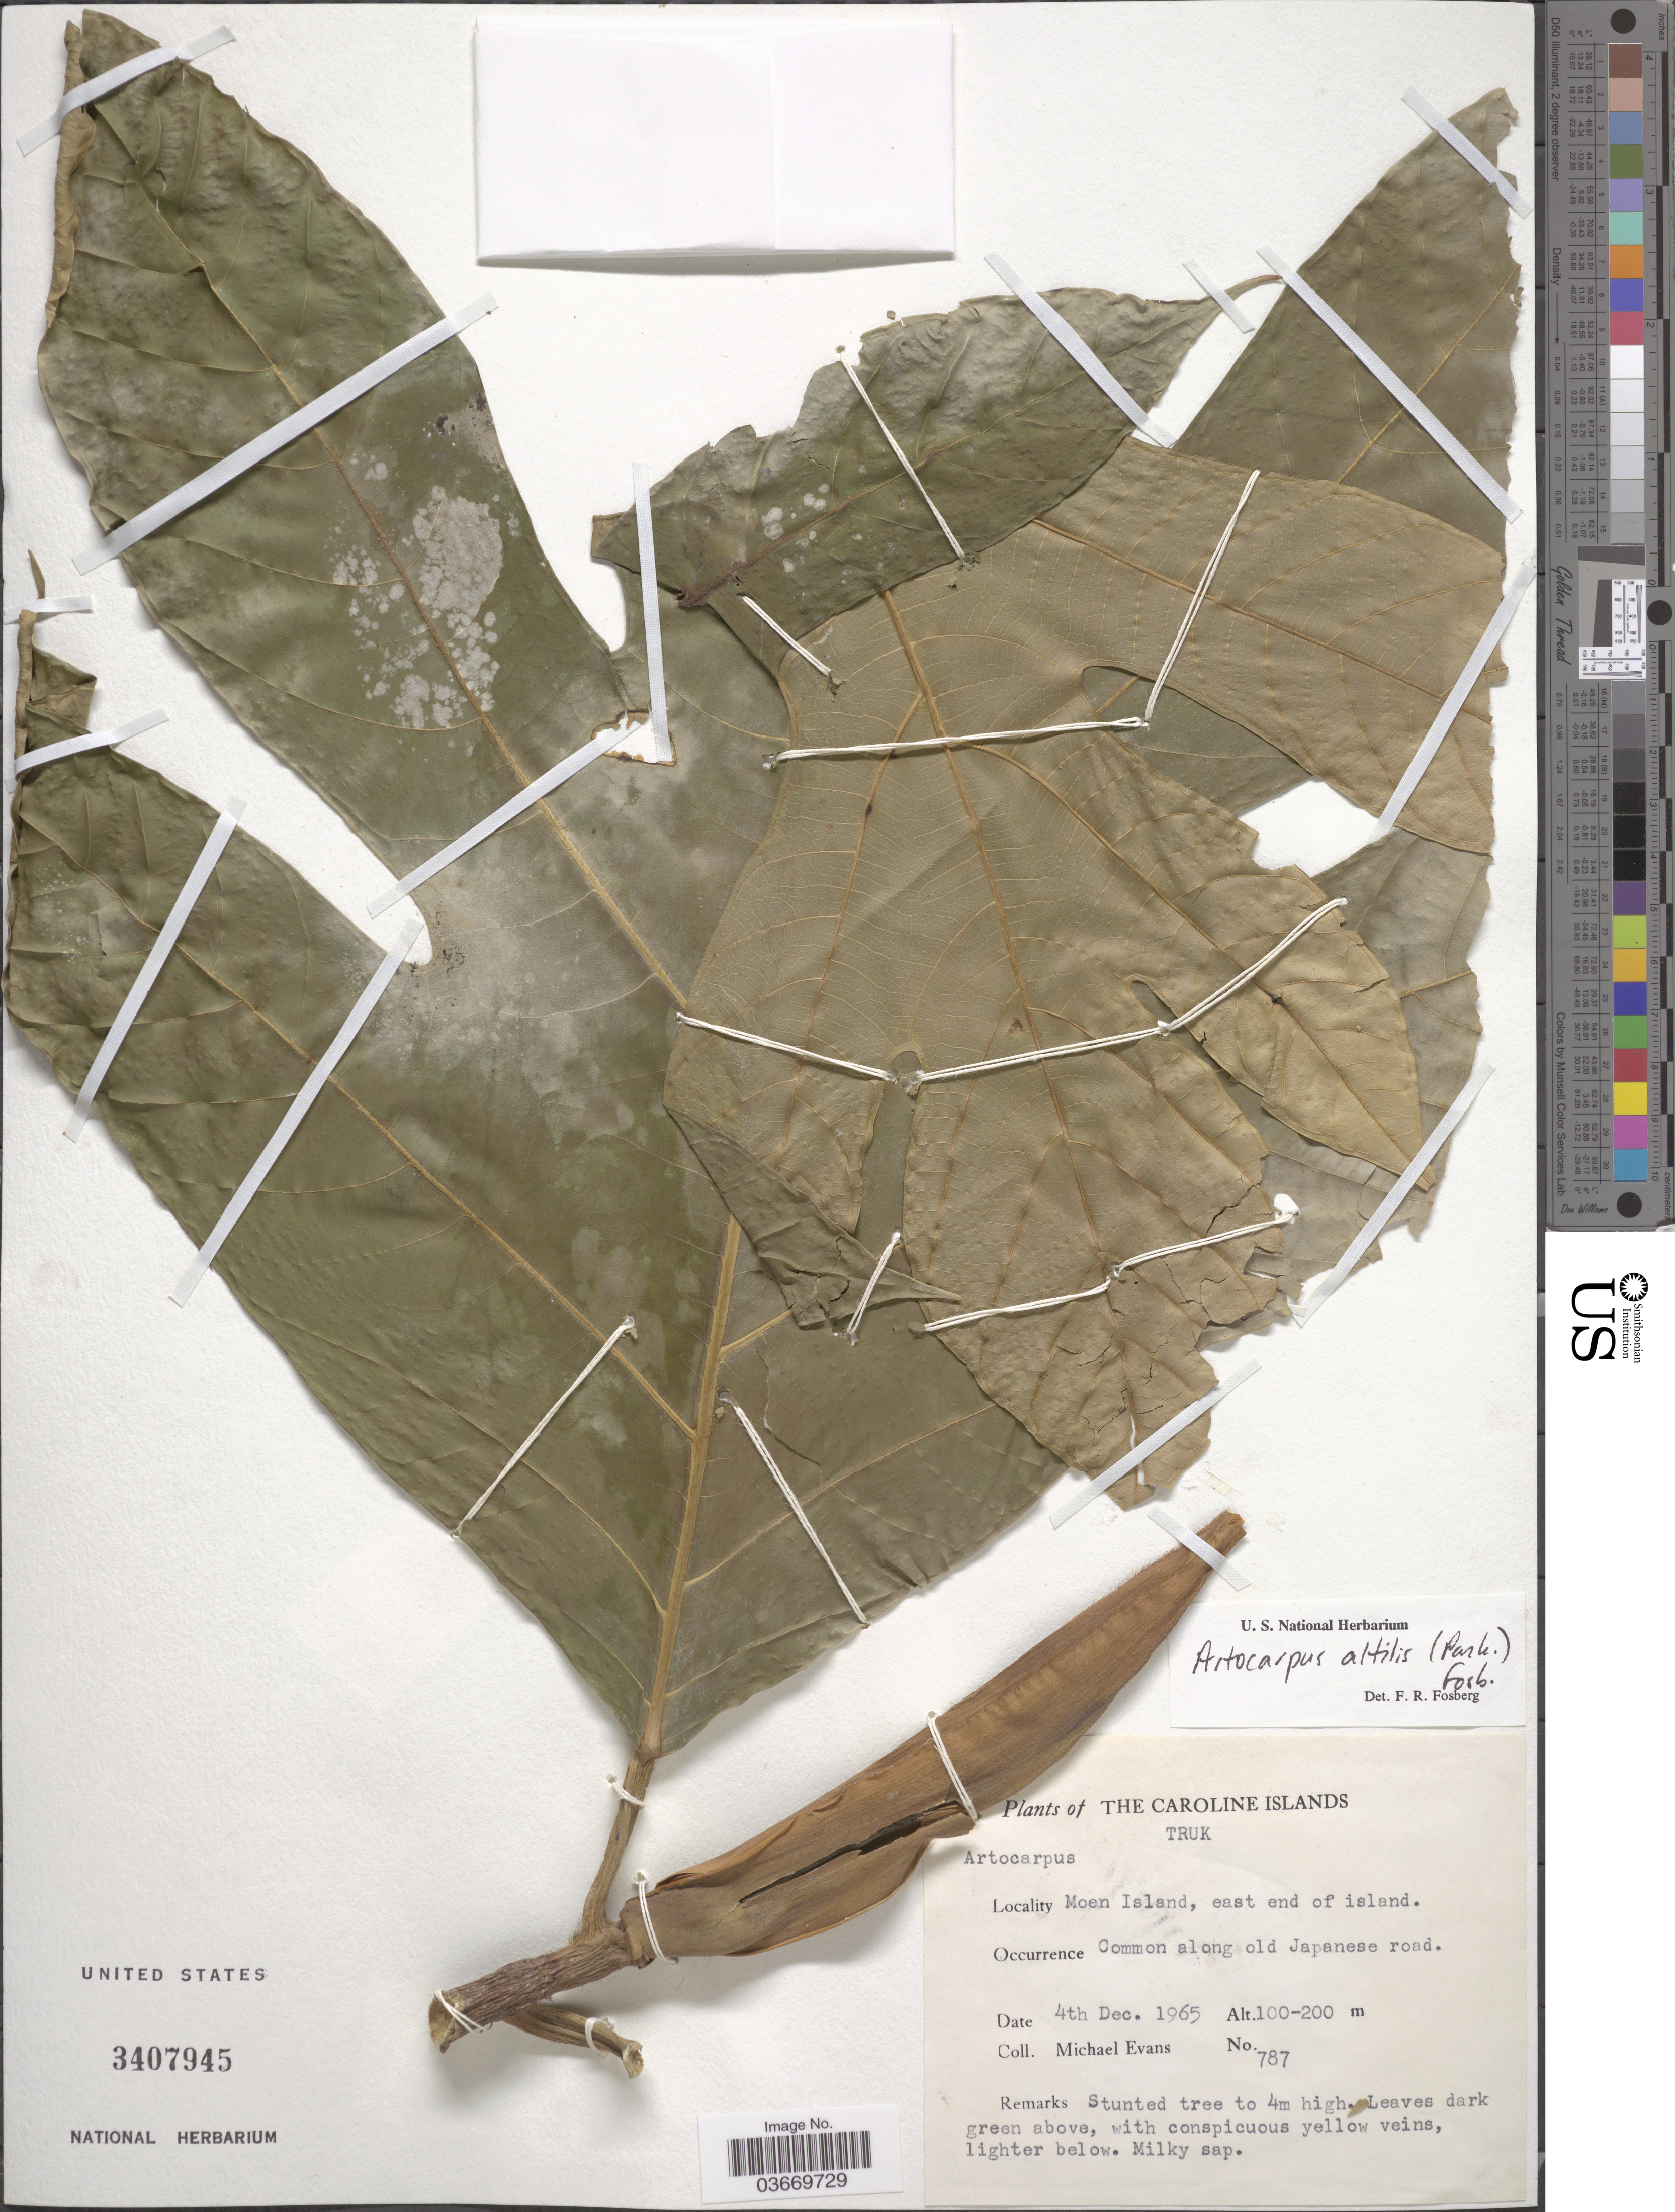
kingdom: Plantae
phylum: Tracheophyta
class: Magnoliopsida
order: Rosales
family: Moraceae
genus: Artocarpus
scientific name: Artocarpus altilis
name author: (Parkinson) Fosberg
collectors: M. Evans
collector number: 787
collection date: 1965-12-04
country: Micronesia, Federated States of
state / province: Truk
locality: The Caroline Islands. Moen Island, east end of island. Common along old Japanese road.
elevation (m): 100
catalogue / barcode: US 3407945